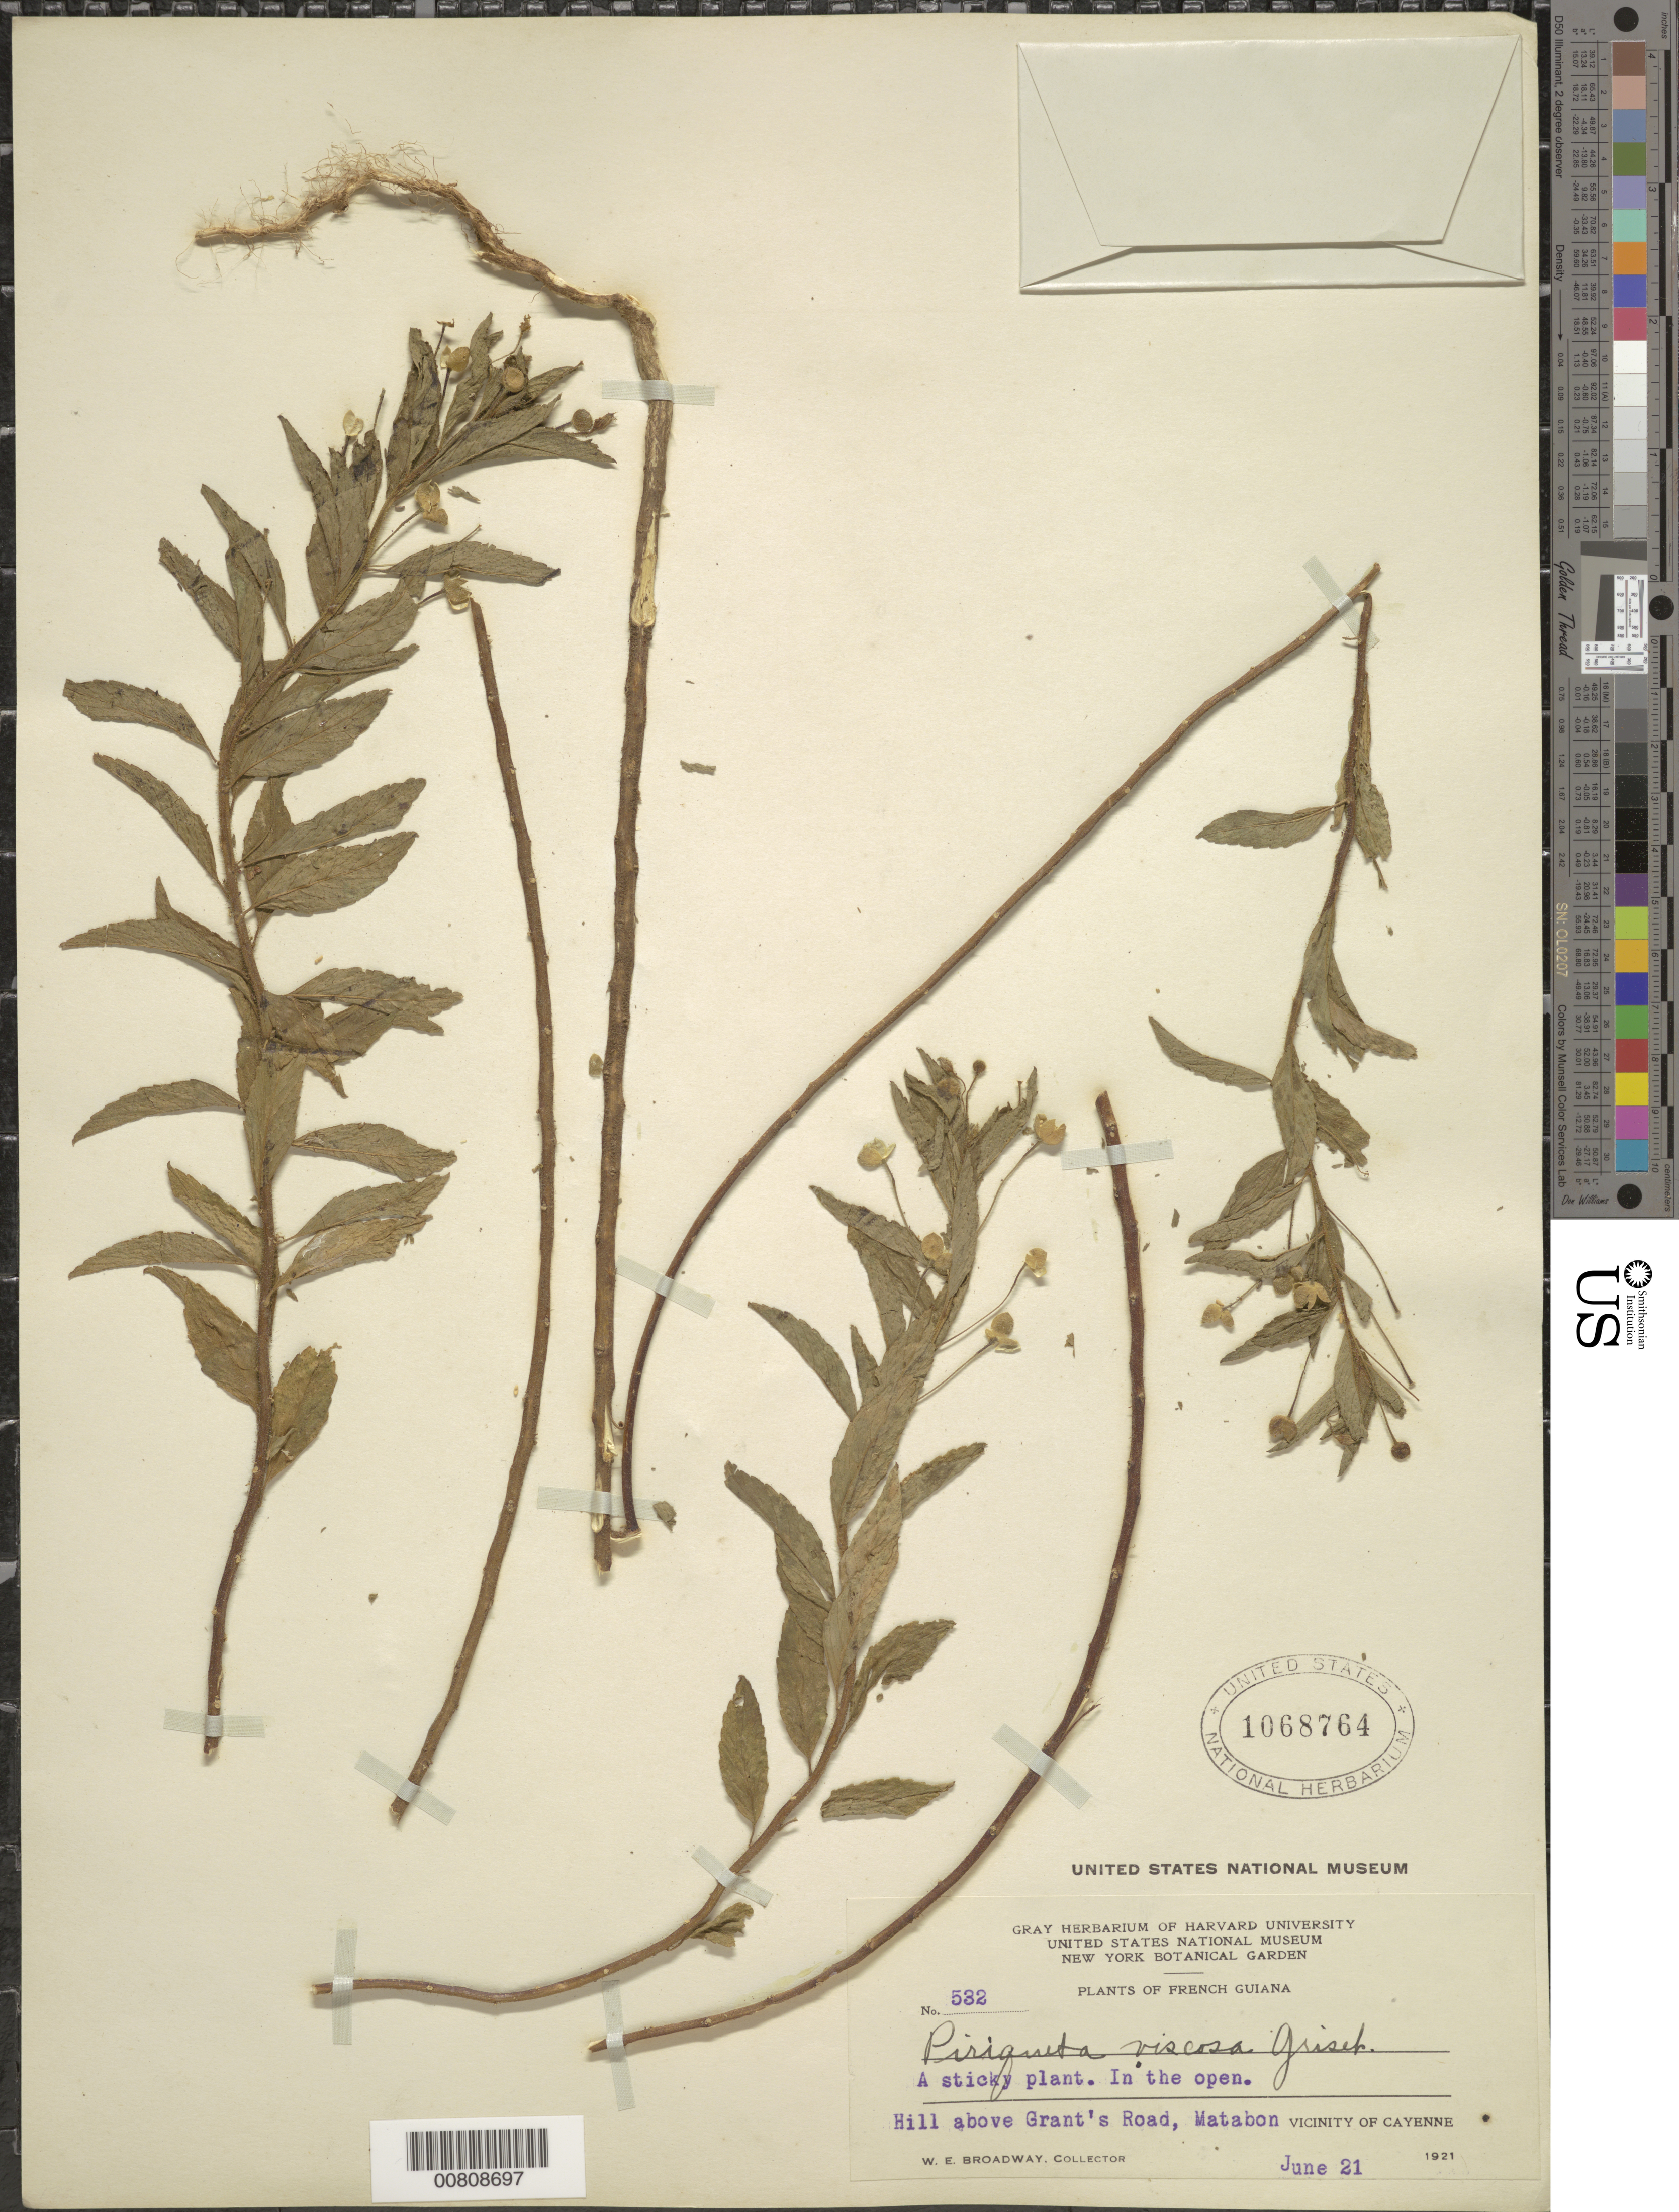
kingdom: Plantae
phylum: Tracheophyta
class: Magnoliopsida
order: Malpighiales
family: Turneraceae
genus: Piriqueta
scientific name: Piriqueta viscosa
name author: Griseb.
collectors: W. E. Broadway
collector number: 532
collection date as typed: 21-Jun-21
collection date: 1921-06-21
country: French Guiana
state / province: Cayenne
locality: Cayenne, vic., hill above Grant's Road, Matabon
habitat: In the open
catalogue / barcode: US 1068764